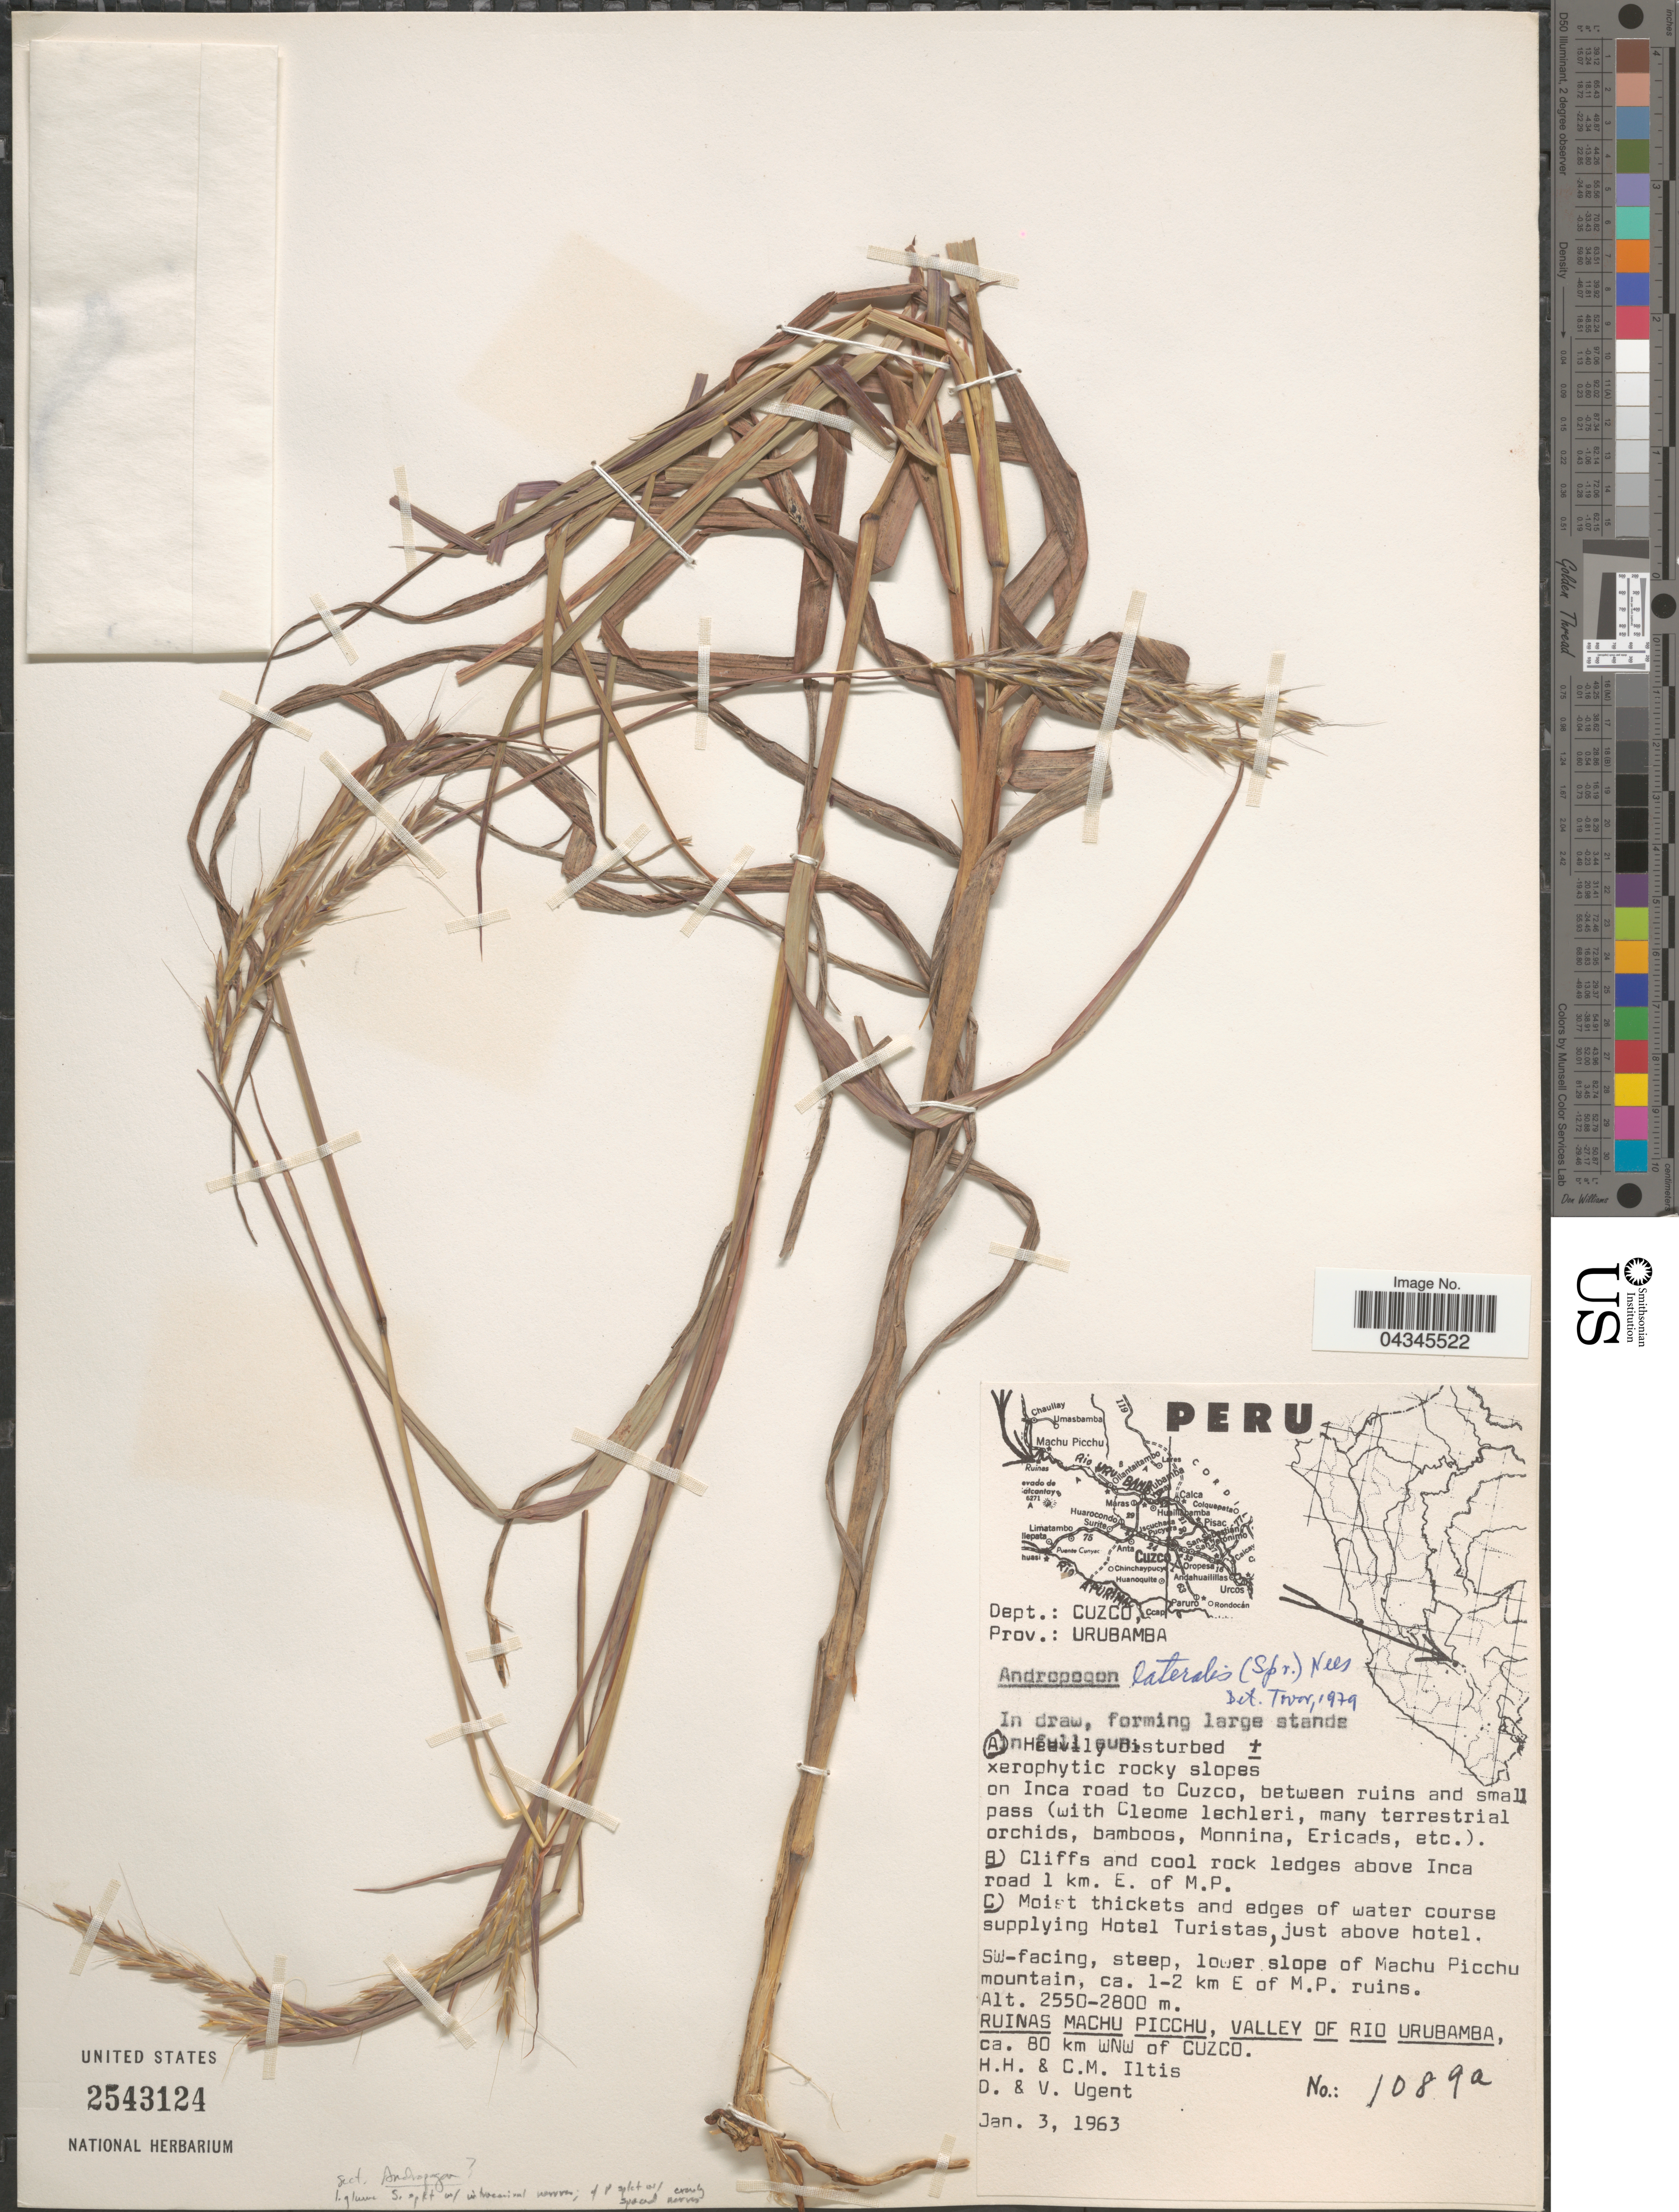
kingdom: Plantae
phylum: Tracheophyta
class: Liliopsida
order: Poales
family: Poaceae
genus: Andropogon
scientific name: Andropogon lateralis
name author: Nees in Mart.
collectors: H. H. Iltis, C. M Iltis, D. Ugent & V. Ugent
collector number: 1089a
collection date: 1963-01-03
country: Peru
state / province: Cusco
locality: Dept. Cuzco. Prov.: Urubamba. Above Inca road 1 km. E. of M.P. SW-facing, steep, lower slope of Machu Picchu mountain, ca. 1-2 km E of M.P. ruins. Ruinas Machu Picchu, Valley of Rio Urubamba, ca. 80 km WNW of Cuzco.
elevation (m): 2550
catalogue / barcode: US 2543124